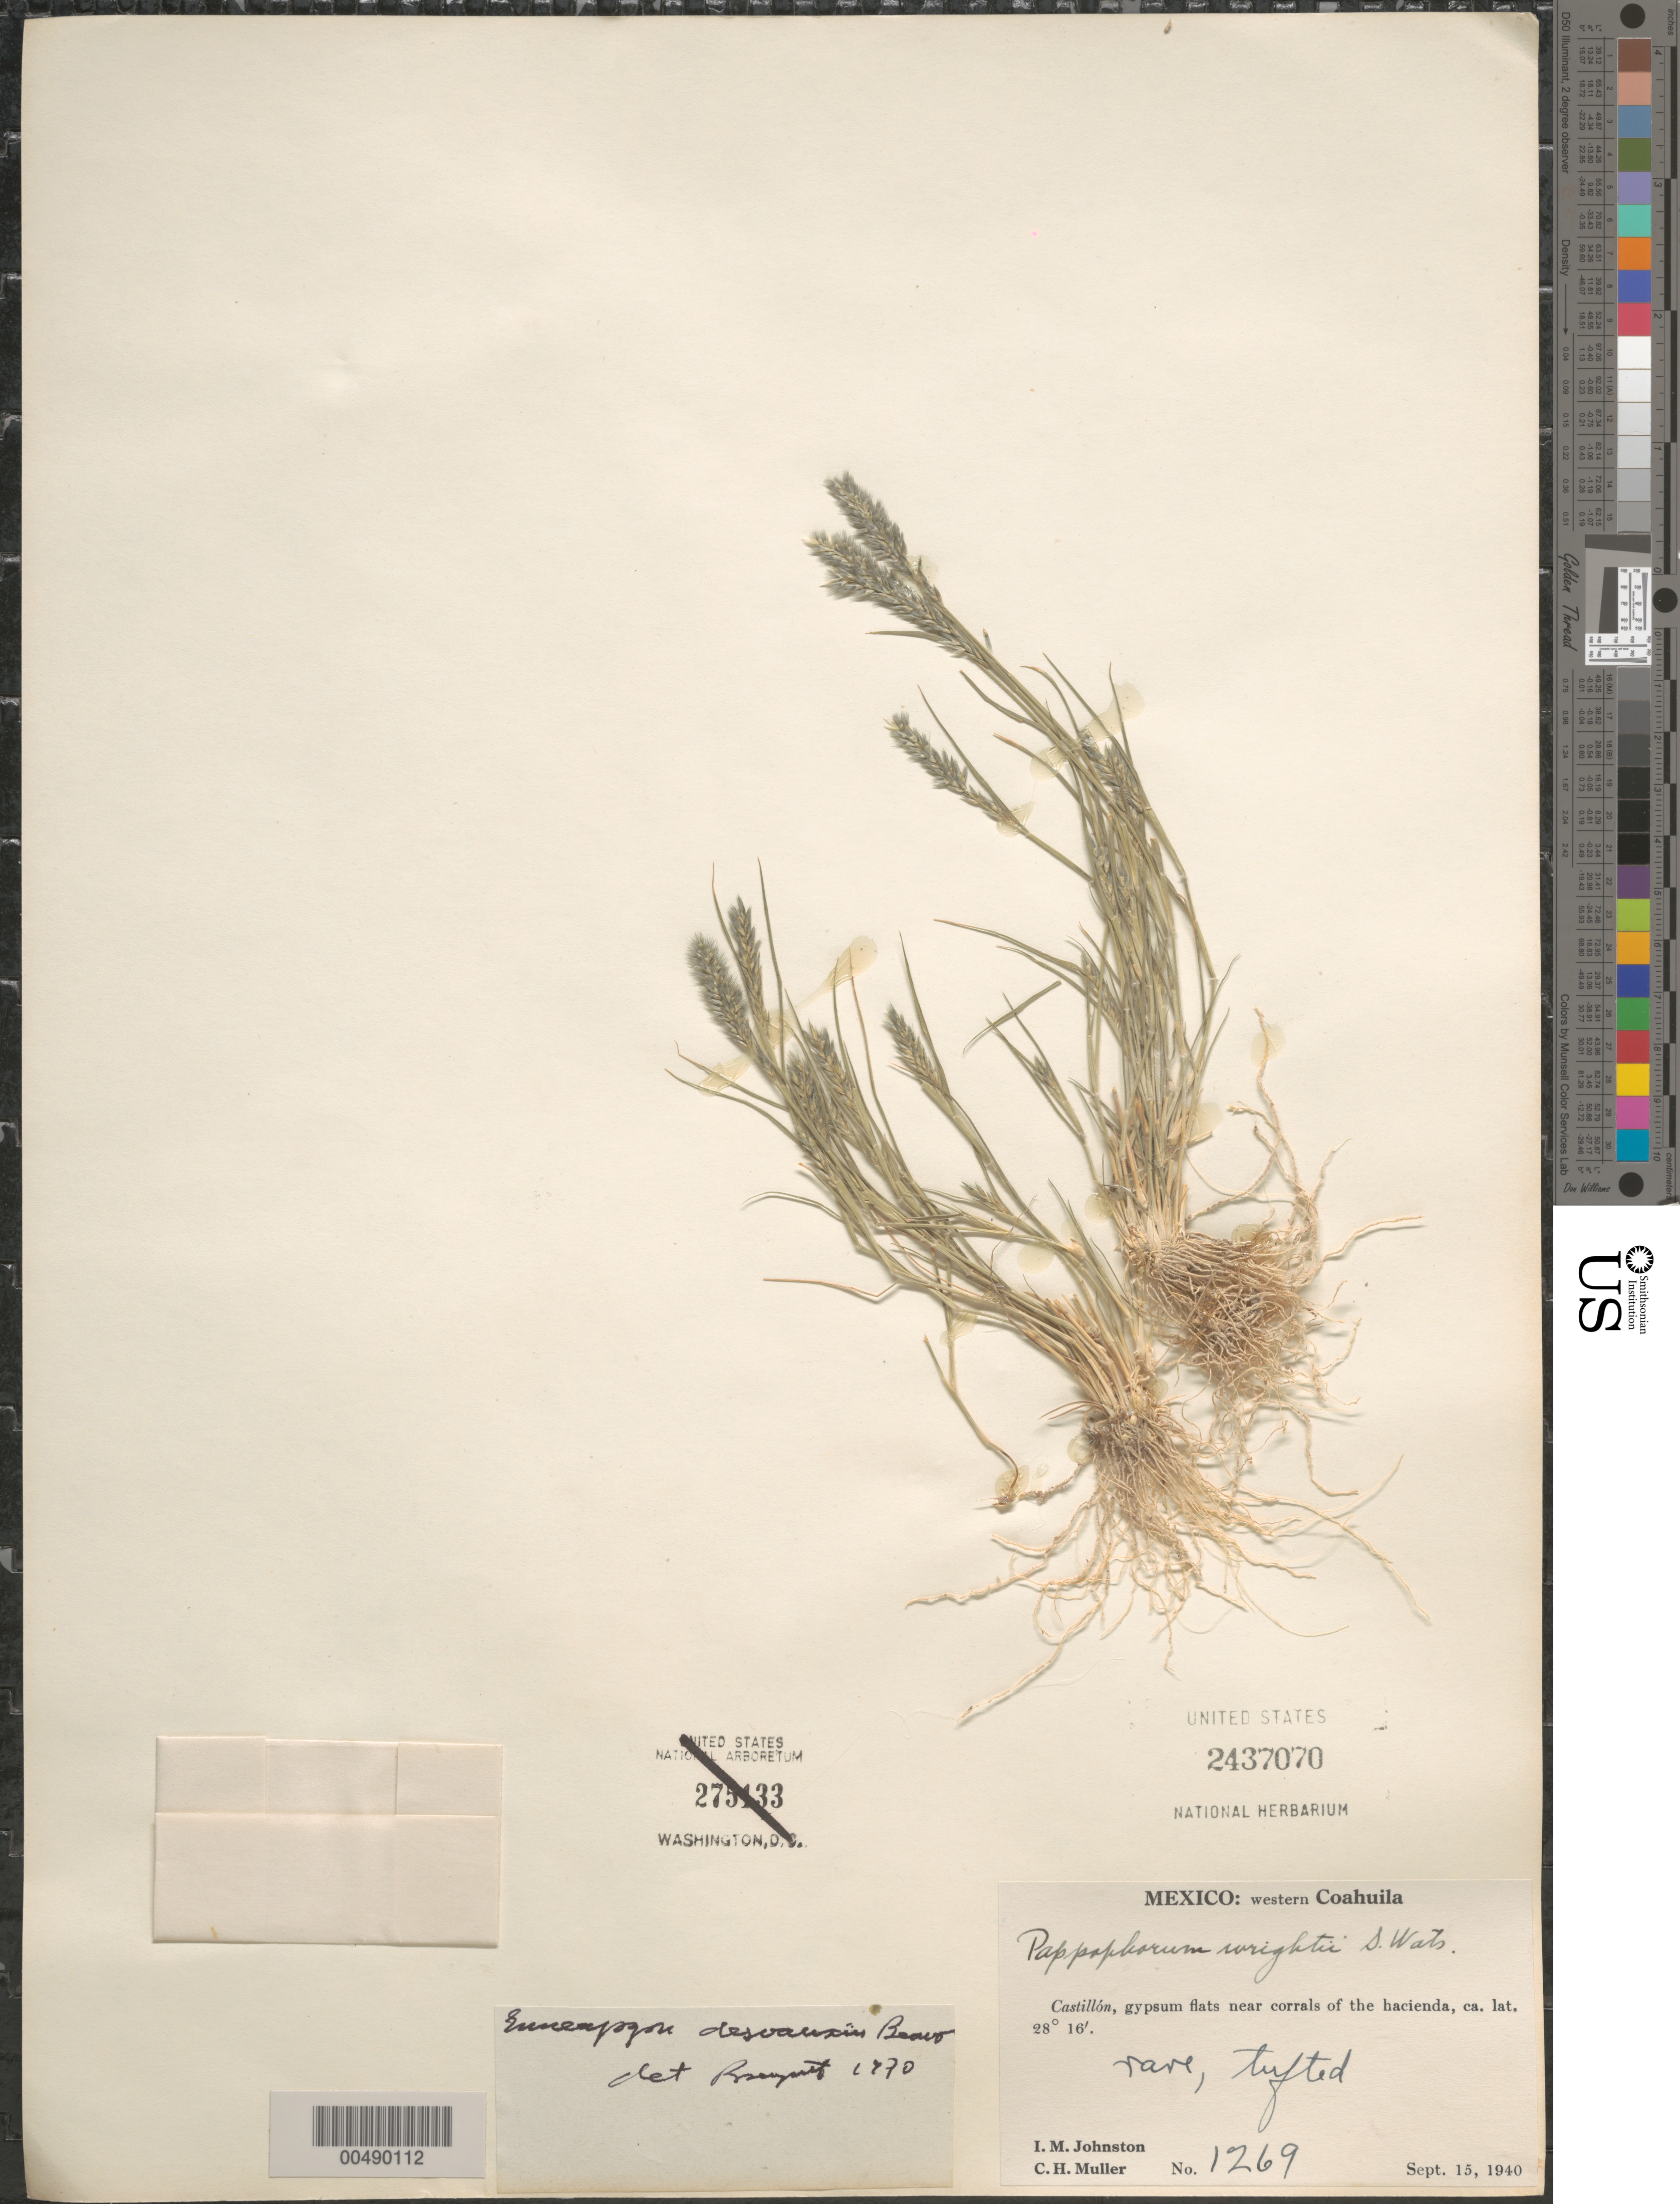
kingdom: Plantae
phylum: Tracheophyta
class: Liliopsida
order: Poales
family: Poaceae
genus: Enneapogon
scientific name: Enneapogon desvauxii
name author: P. Beauv.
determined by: Rosengurtt, B.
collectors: I.M. Johnston & C. H. Müller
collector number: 1269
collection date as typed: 15 Sep 1940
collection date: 1940-09-15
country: Mexico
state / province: Coahuila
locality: W Coahuila, Castillón (lat/long recorded as: lat=28:16:0:N long=:::W)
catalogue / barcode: US 2437070